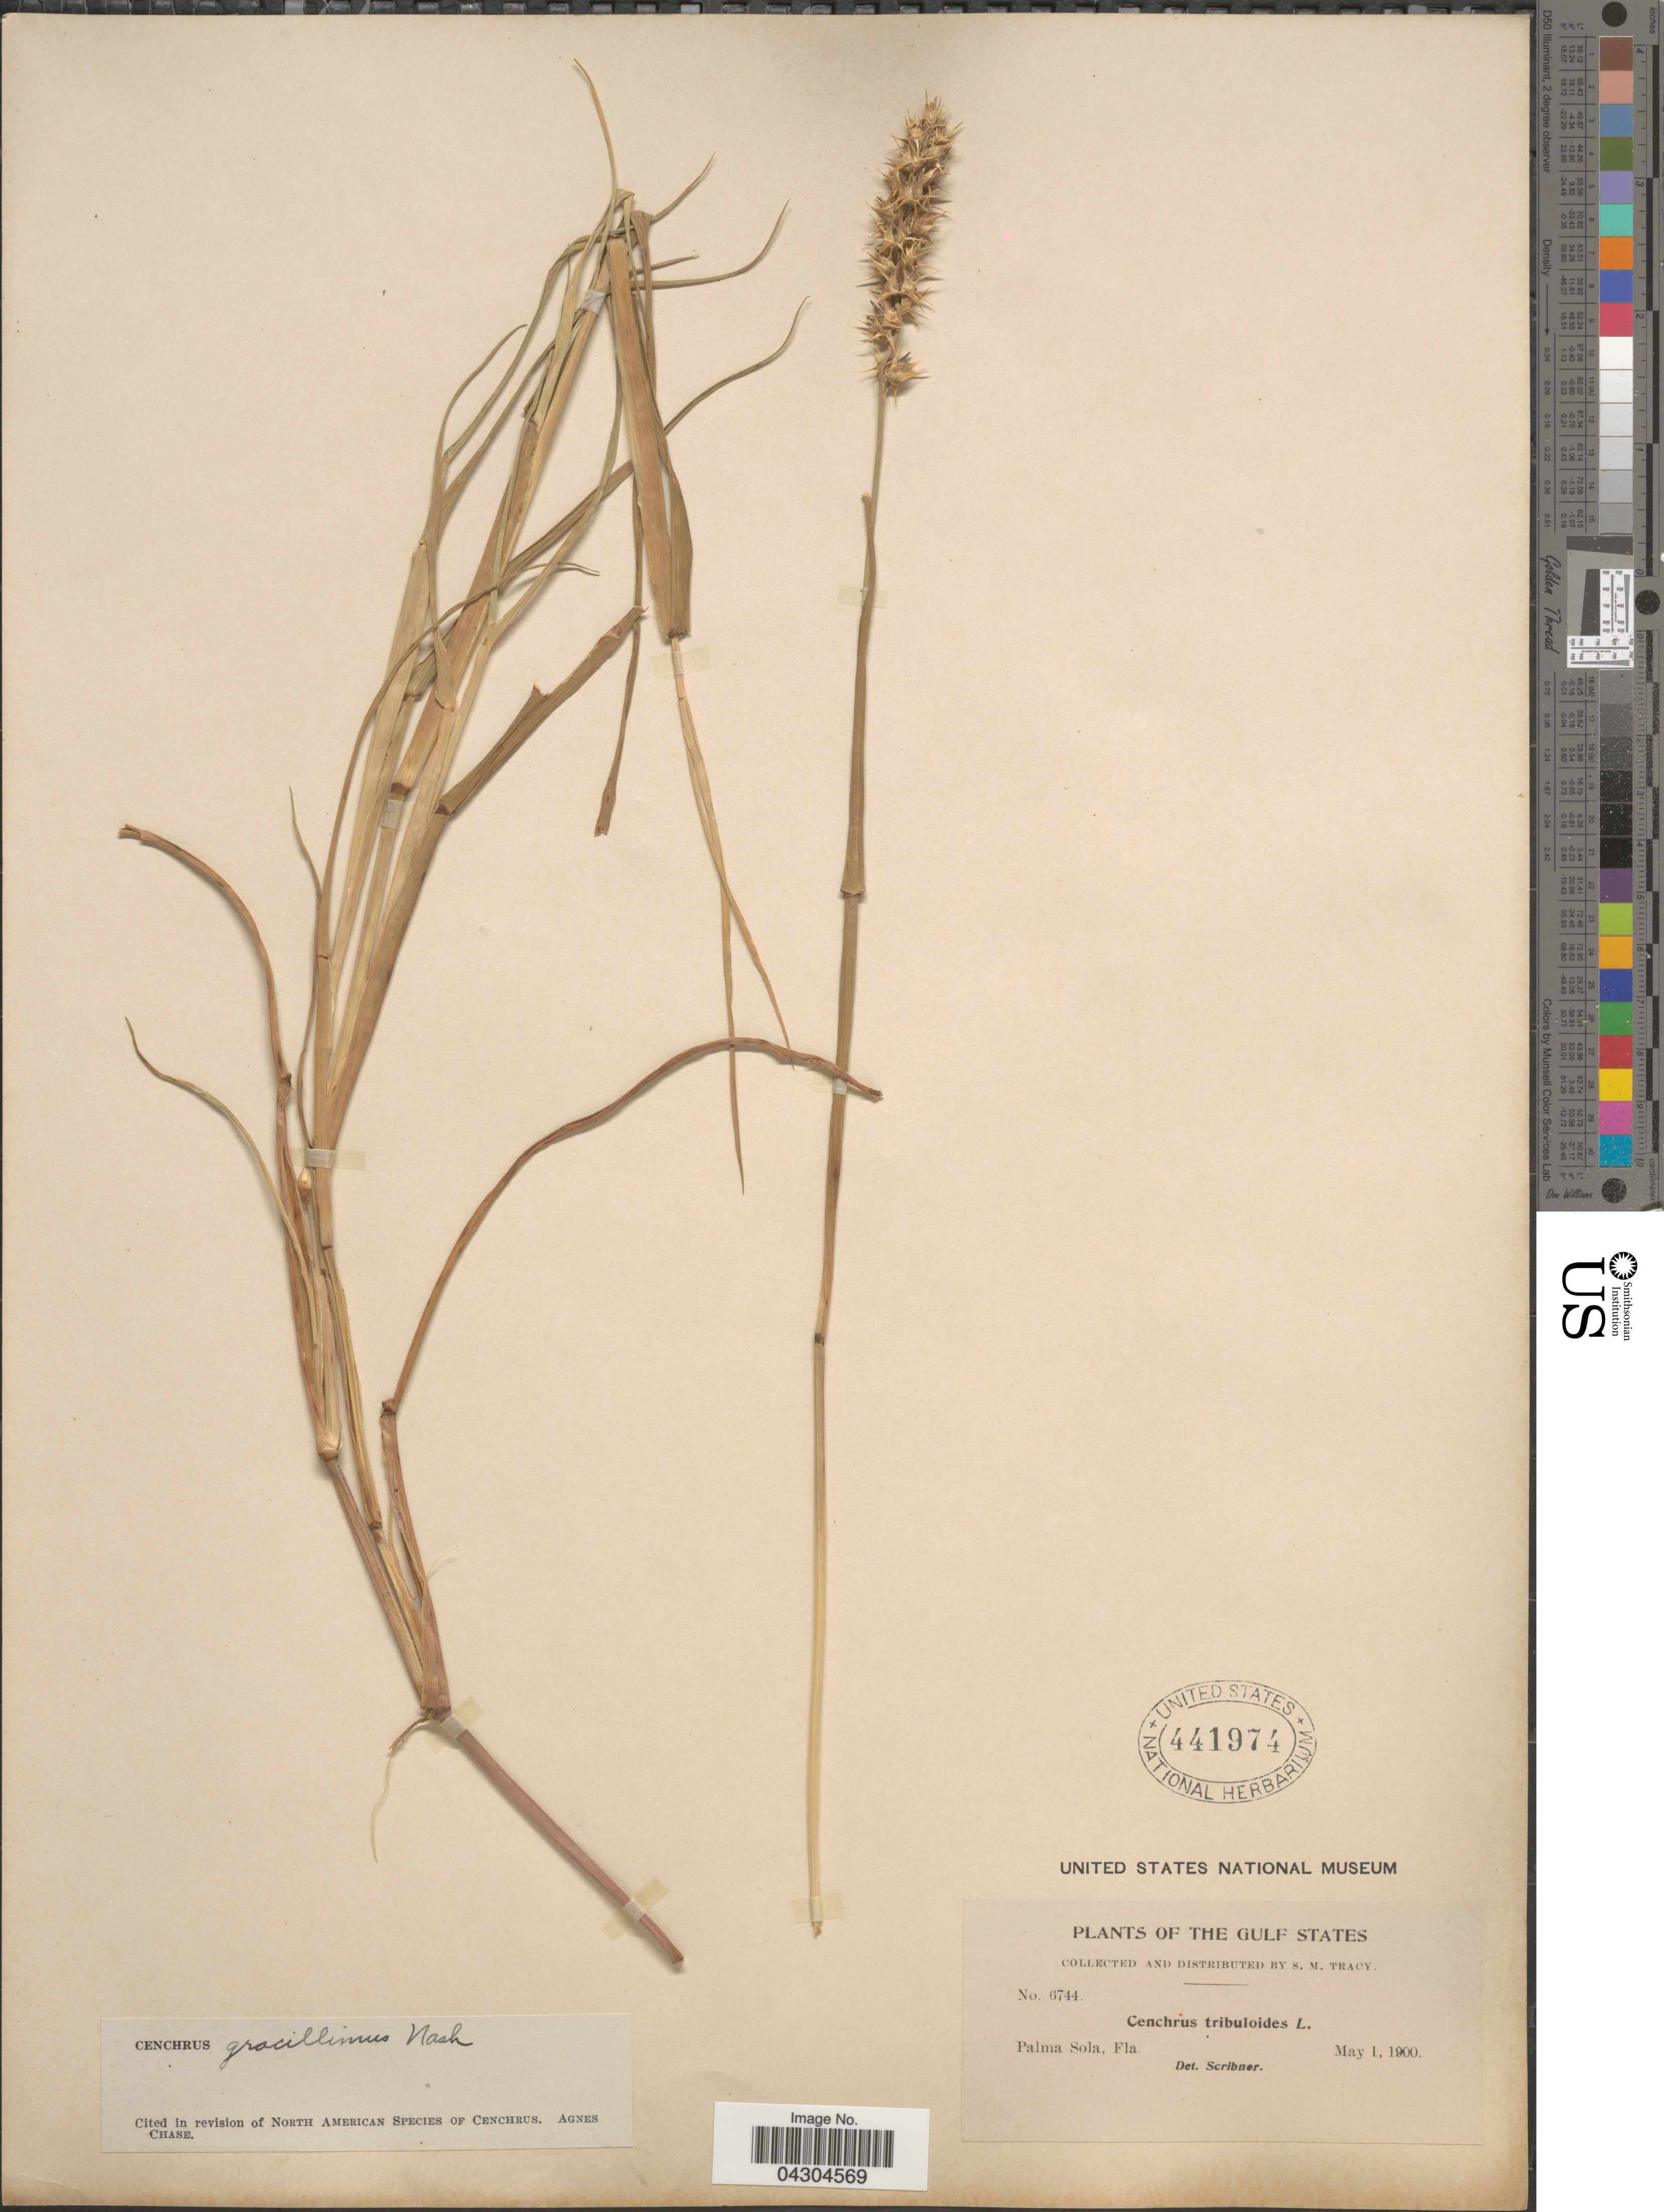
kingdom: Plantae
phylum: Tracheophyta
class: Liliopsida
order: Poales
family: Poaceae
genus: Cenchrus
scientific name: Cenchrus gracillimus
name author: Nash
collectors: S. M. Tracy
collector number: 6744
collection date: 1900-05-01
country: United States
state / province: Florida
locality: The Gulf States. Palma Sola.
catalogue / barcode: US 441974